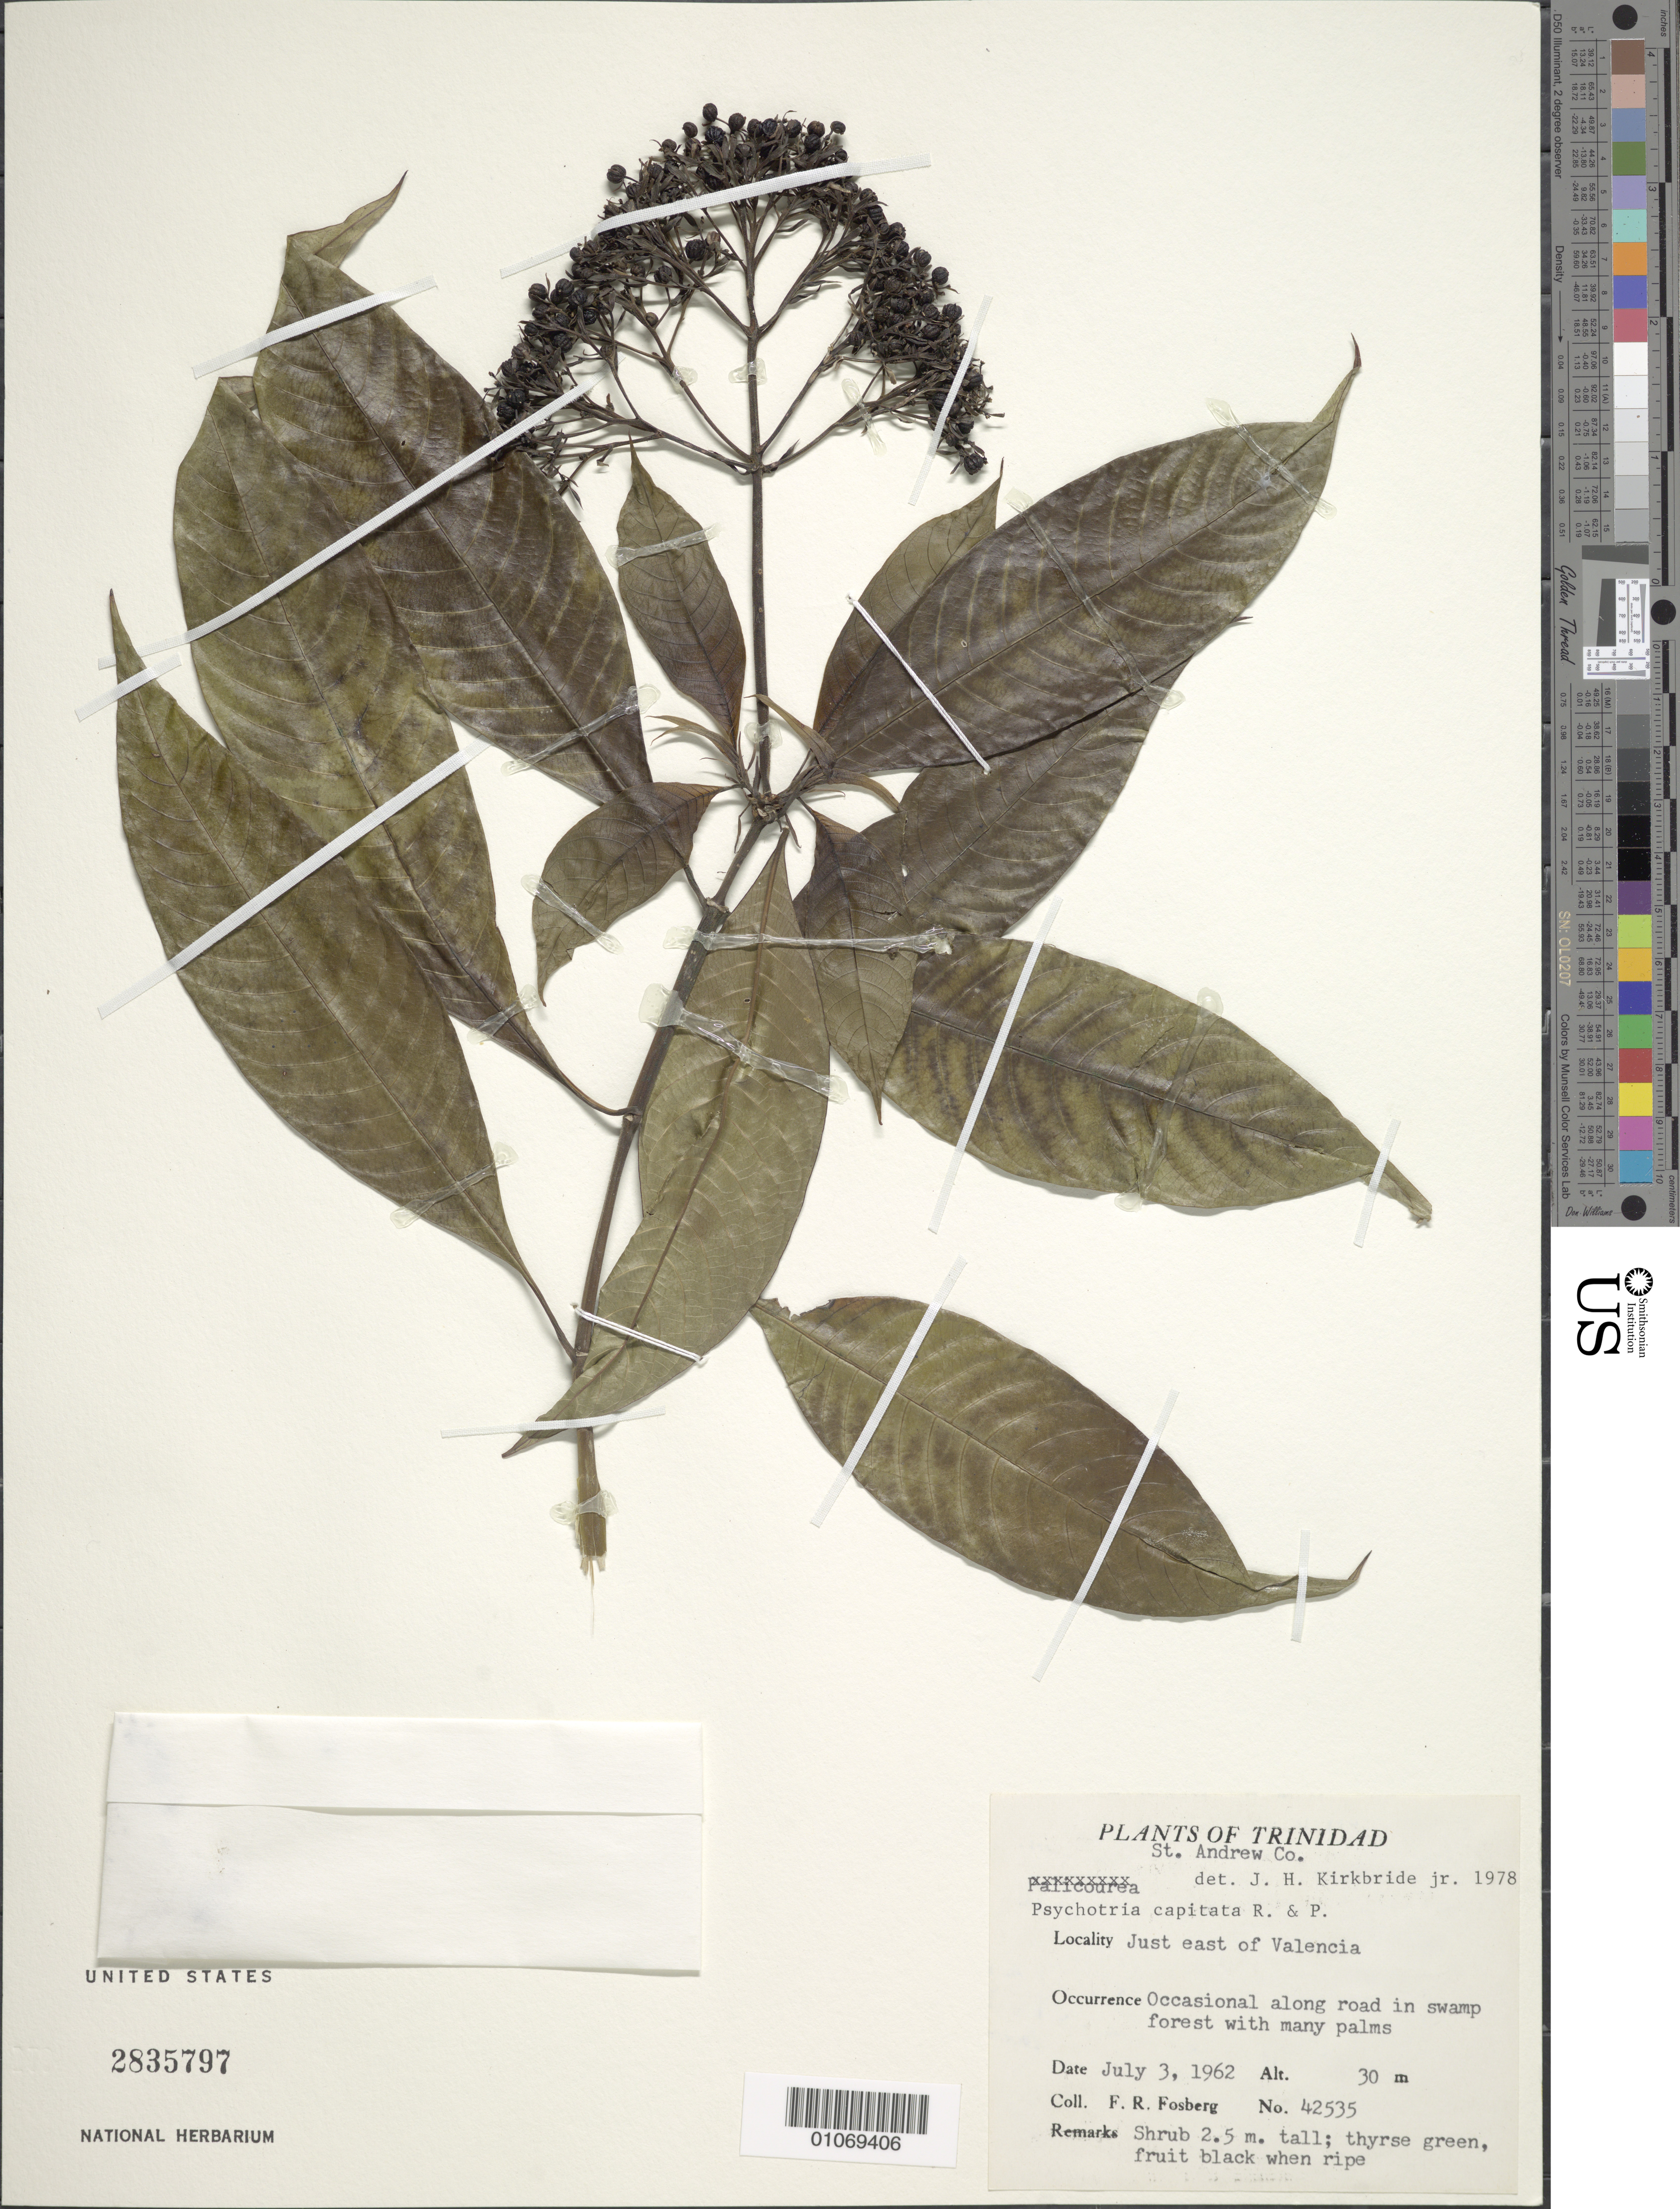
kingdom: Plantae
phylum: Tracheophyta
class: Magnoliopsida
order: Gentianales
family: Rubiaceae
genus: Psychotria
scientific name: Psychotria capitata subsp. amplifolia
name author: (Raeusch.) Steyerm.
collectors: F. R. Fosberg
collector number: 42535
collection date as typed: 03 Jul 1962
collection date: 1962-07-03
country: Trinidad and Tobago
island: Trinidad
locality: Just east of Valencia, occasional along road in swamp forest with many palms.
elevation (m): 30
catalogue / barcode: US 2835797